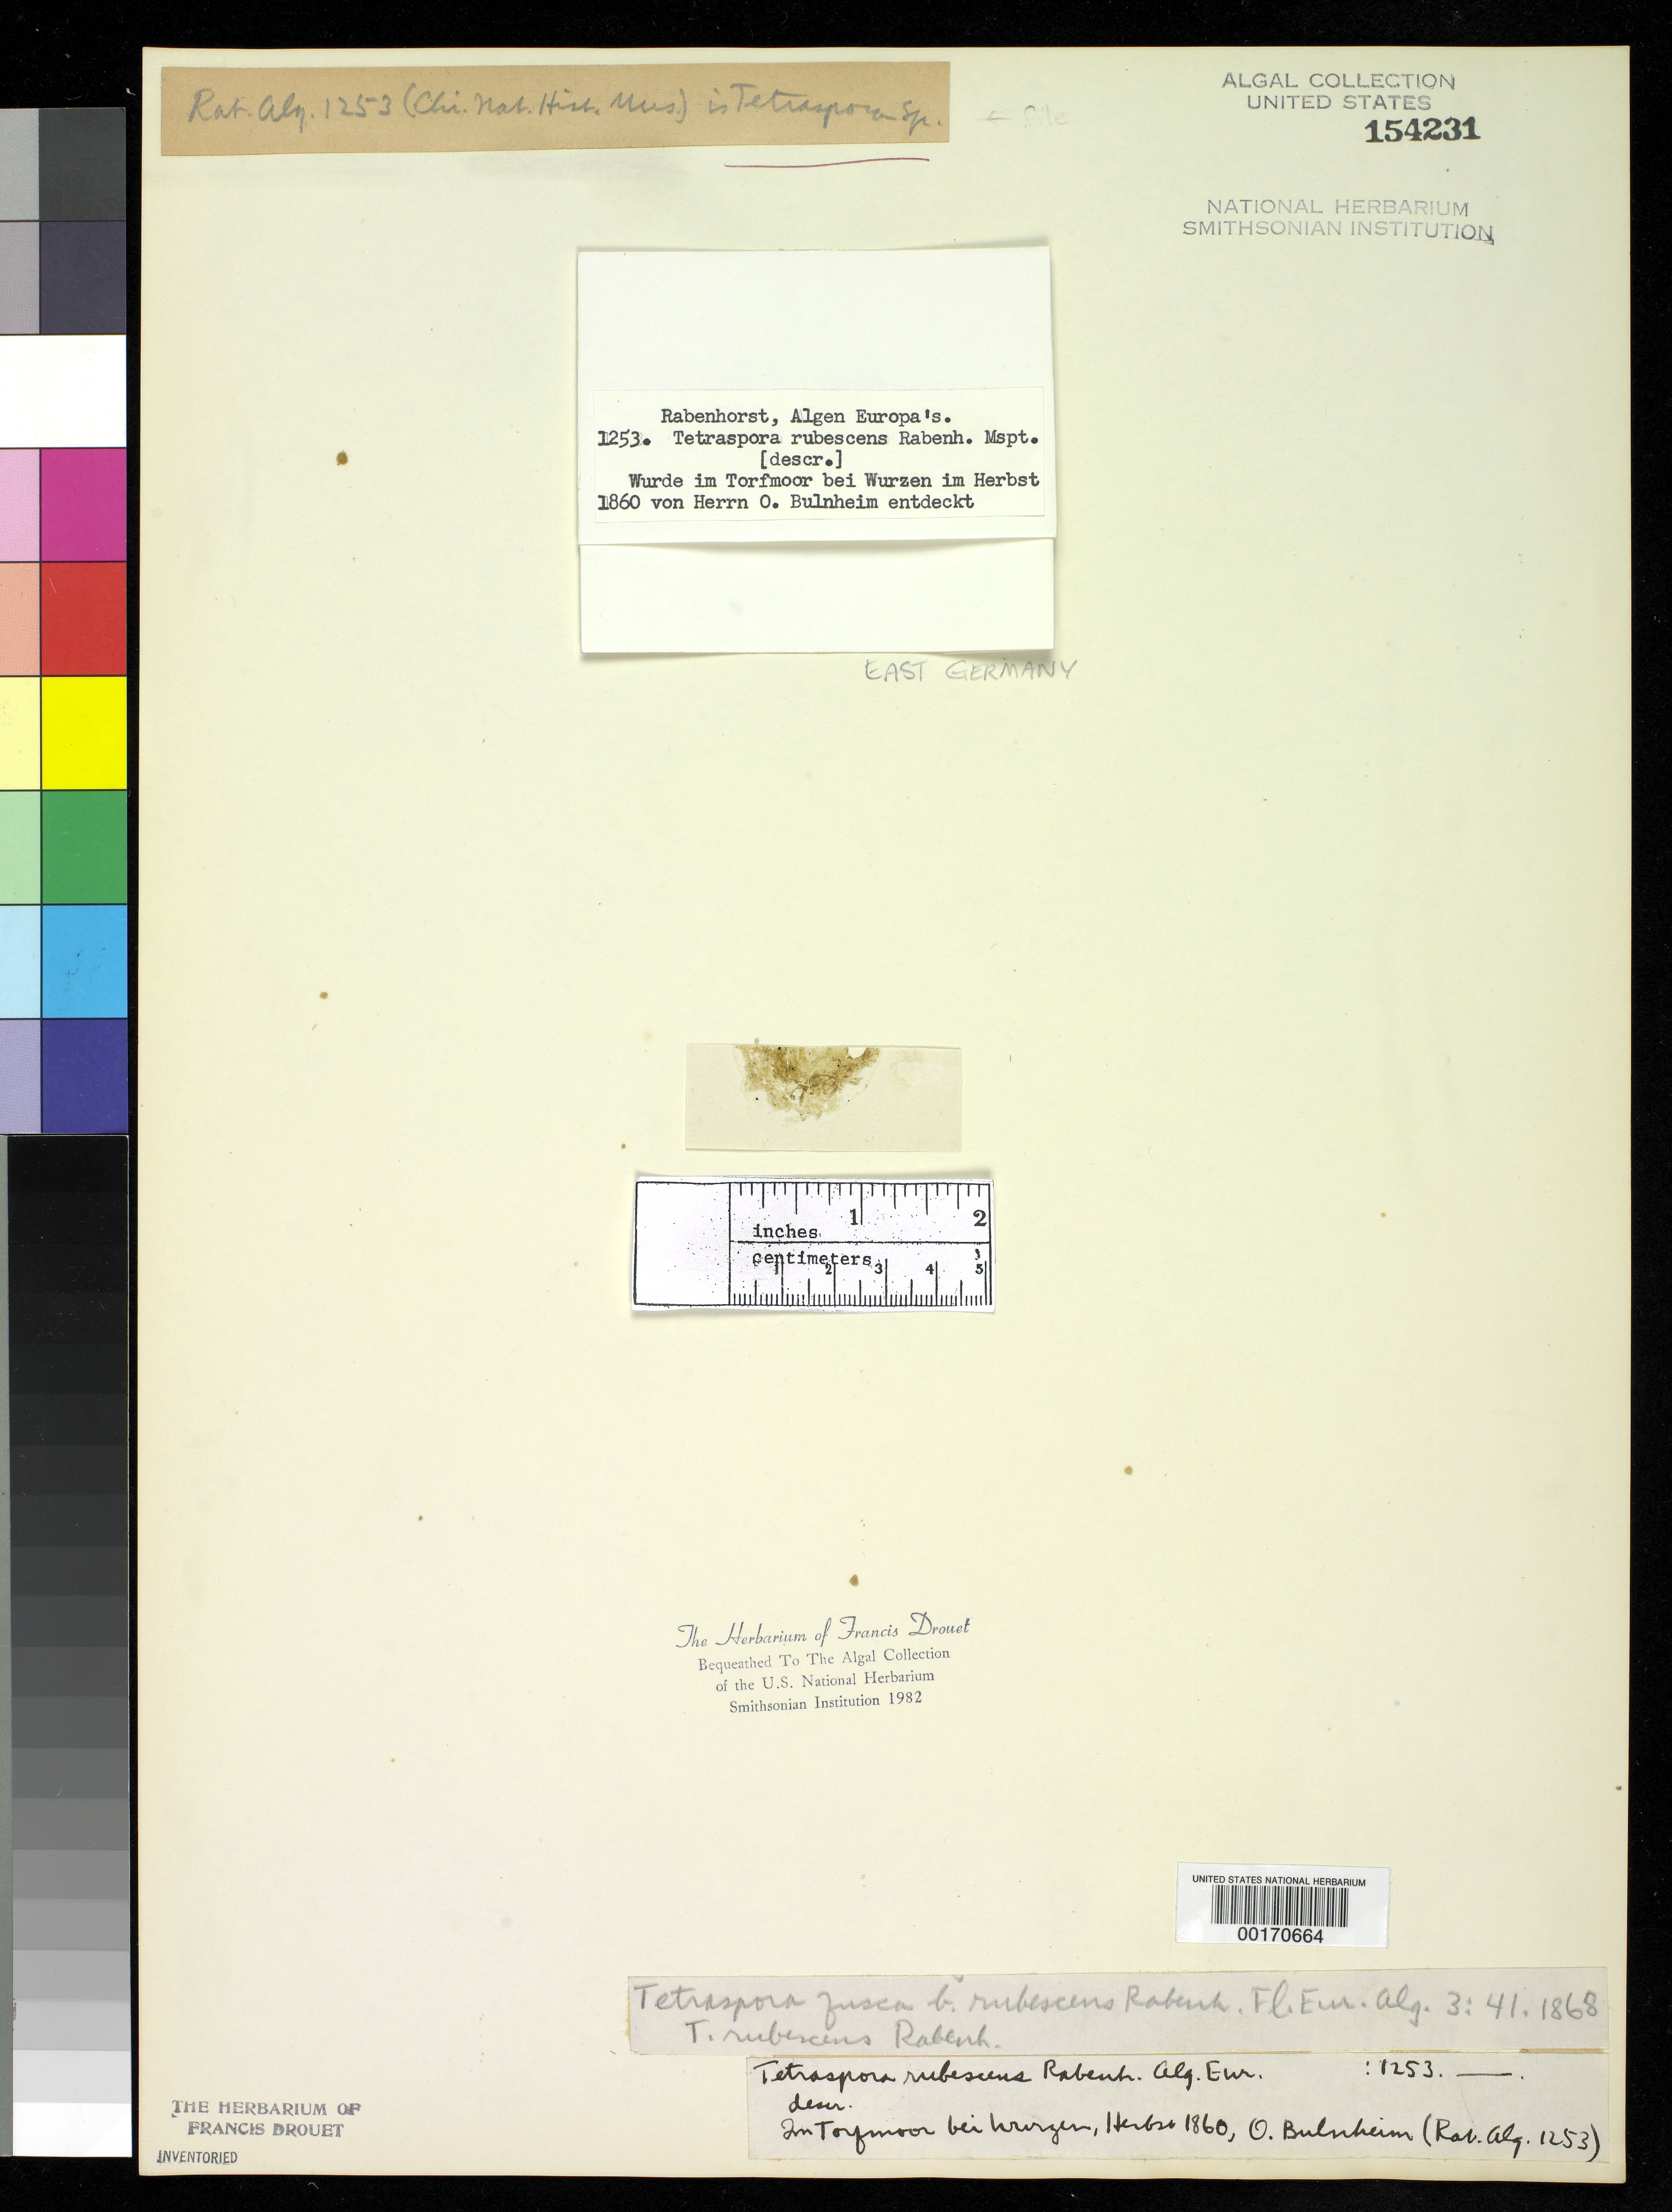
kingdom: Plantae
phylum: Chlorophyta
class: Chlorophyceae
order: Tetrasporales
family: Tetrasporaceae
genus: Tetraspora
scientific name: Tetraspora rubescens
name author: Rabenh.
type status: Isotype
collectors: O. Bulnheim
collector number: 1253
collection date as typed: Fal 1860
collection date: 1860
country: Germany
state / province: Sachsen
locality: Wurzen.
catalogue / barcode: US 154231